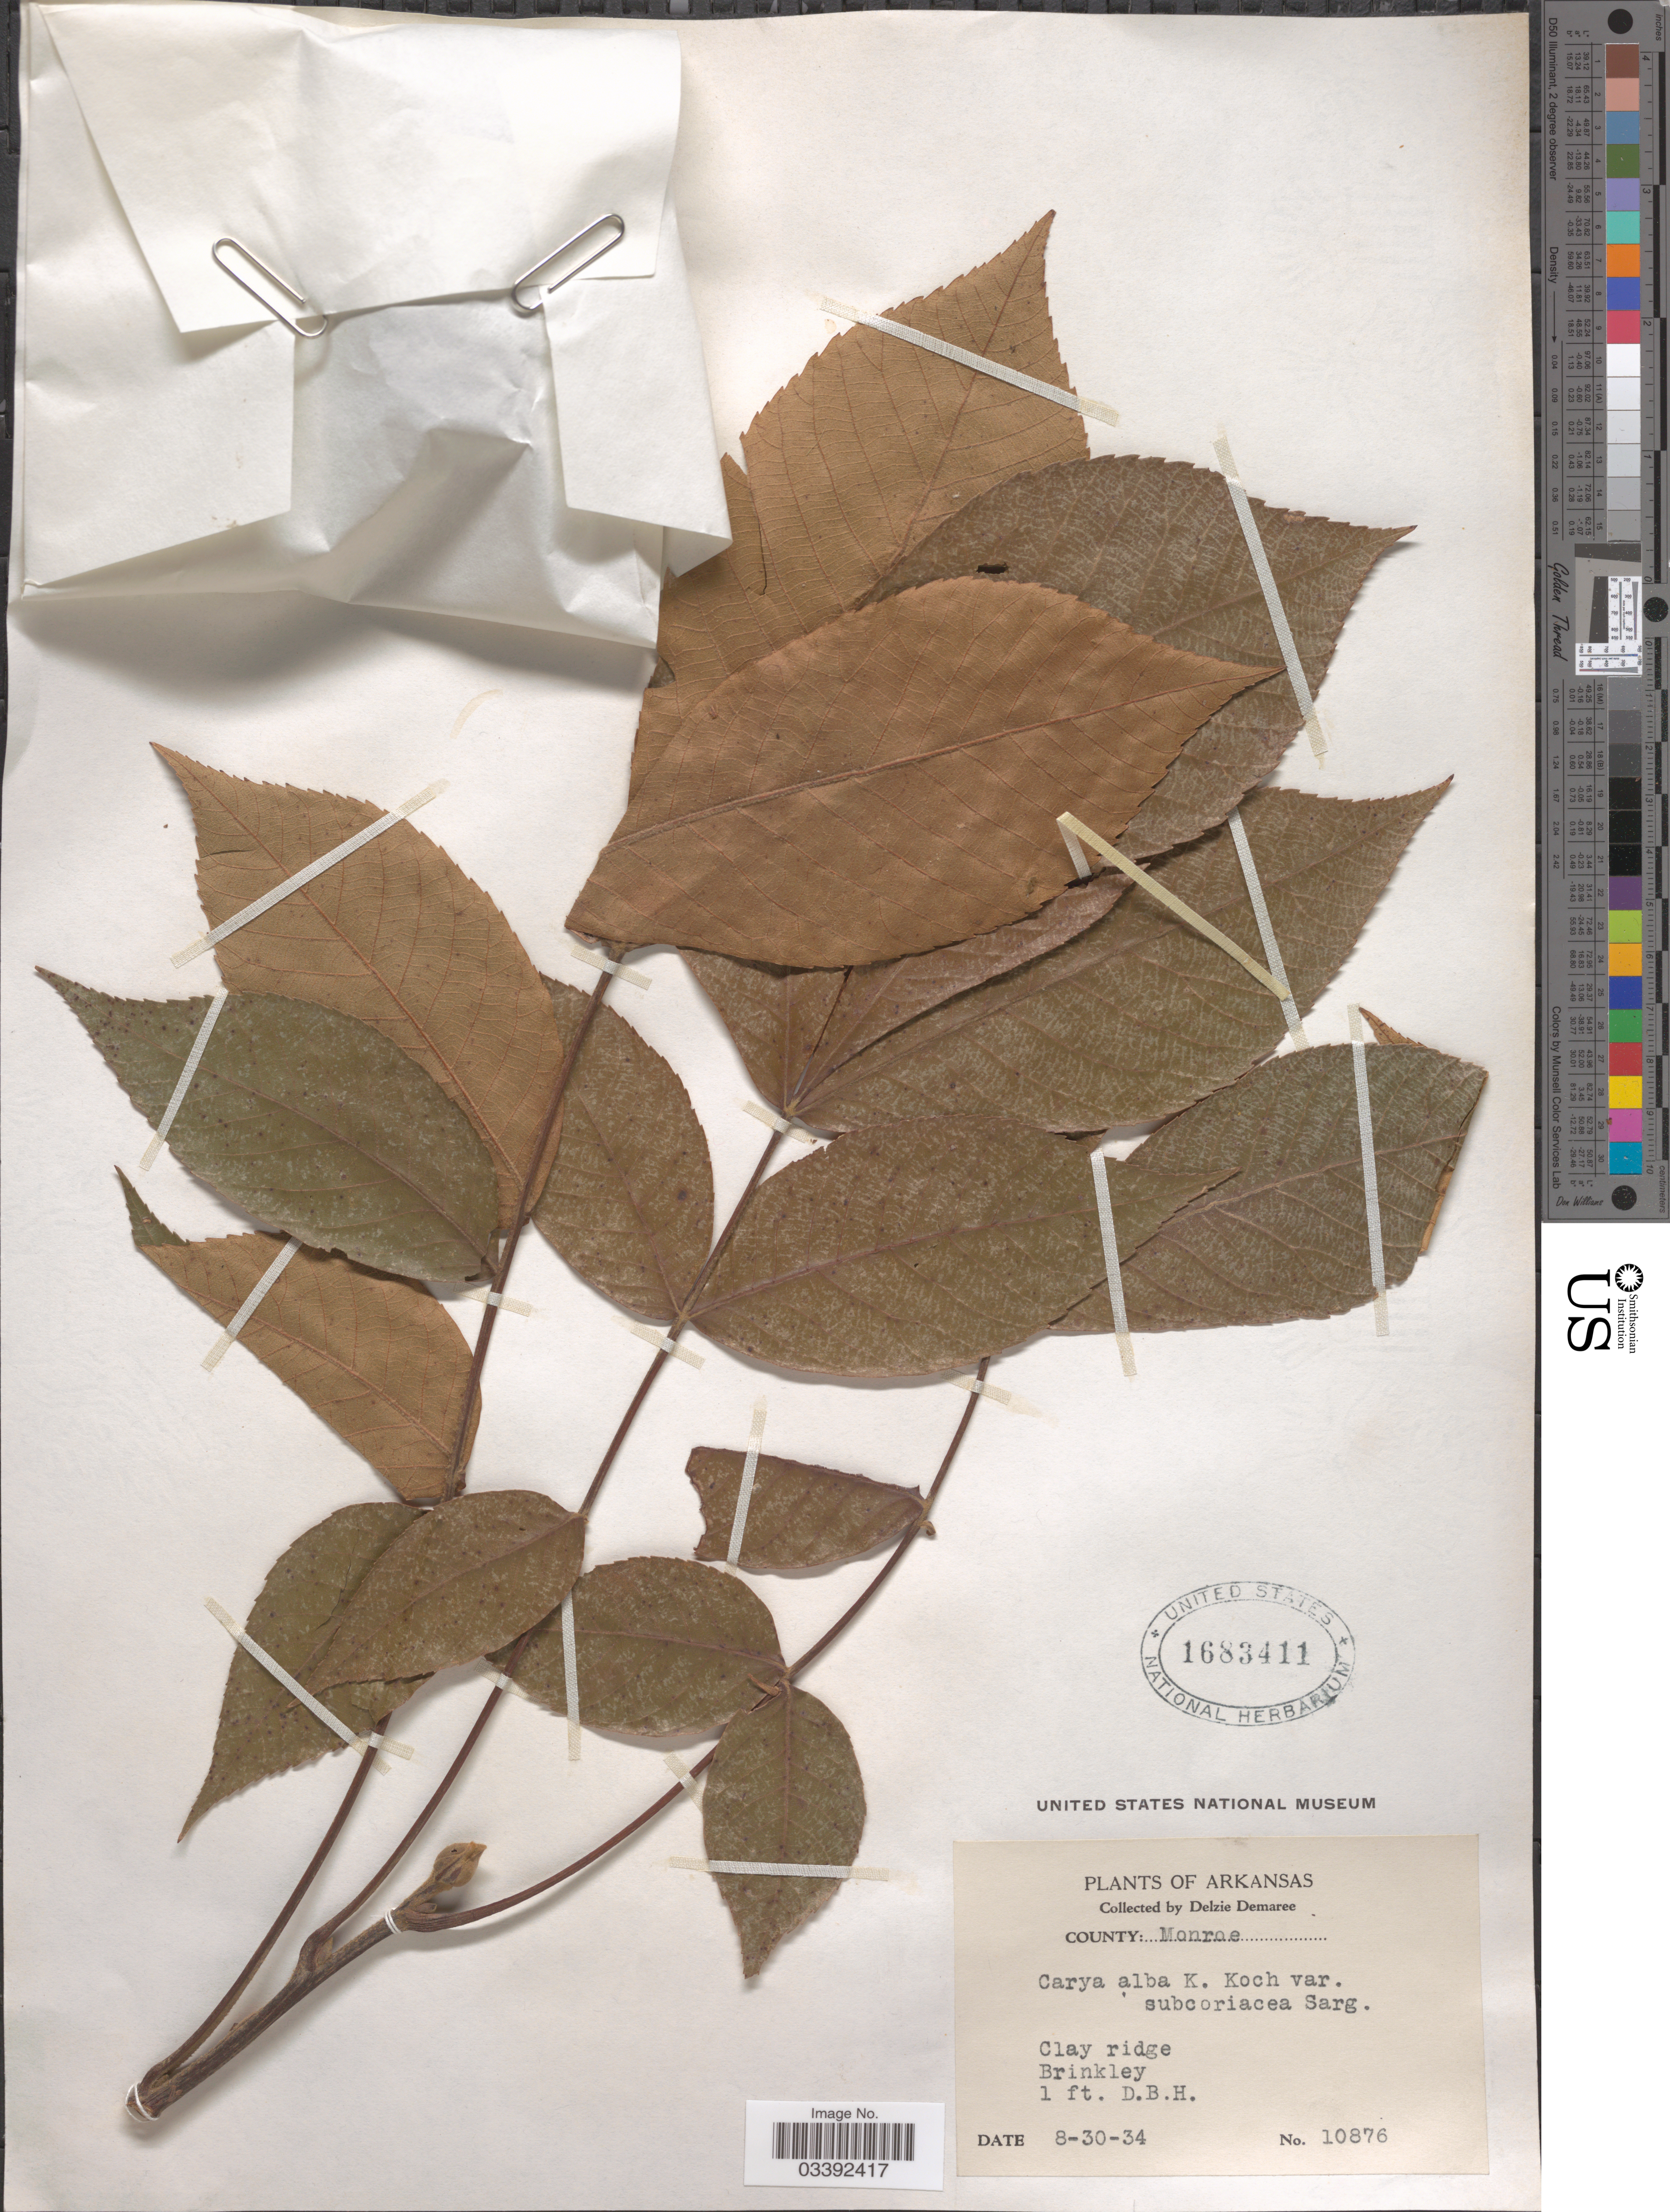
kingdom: Plantae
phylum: Tracheophyta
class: Magnoliopsida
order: Fagales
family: Juglandaceae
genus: Carya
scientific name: Carya tomentosa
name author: (Lam.) Nutt.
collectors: D. Demaree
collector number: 10876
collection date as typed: Transcribed d/m/y: 30/8/34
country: United States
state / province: Arkansas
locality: County: Monroe. Clay ridge Brinkley.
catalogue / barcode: US 1683411